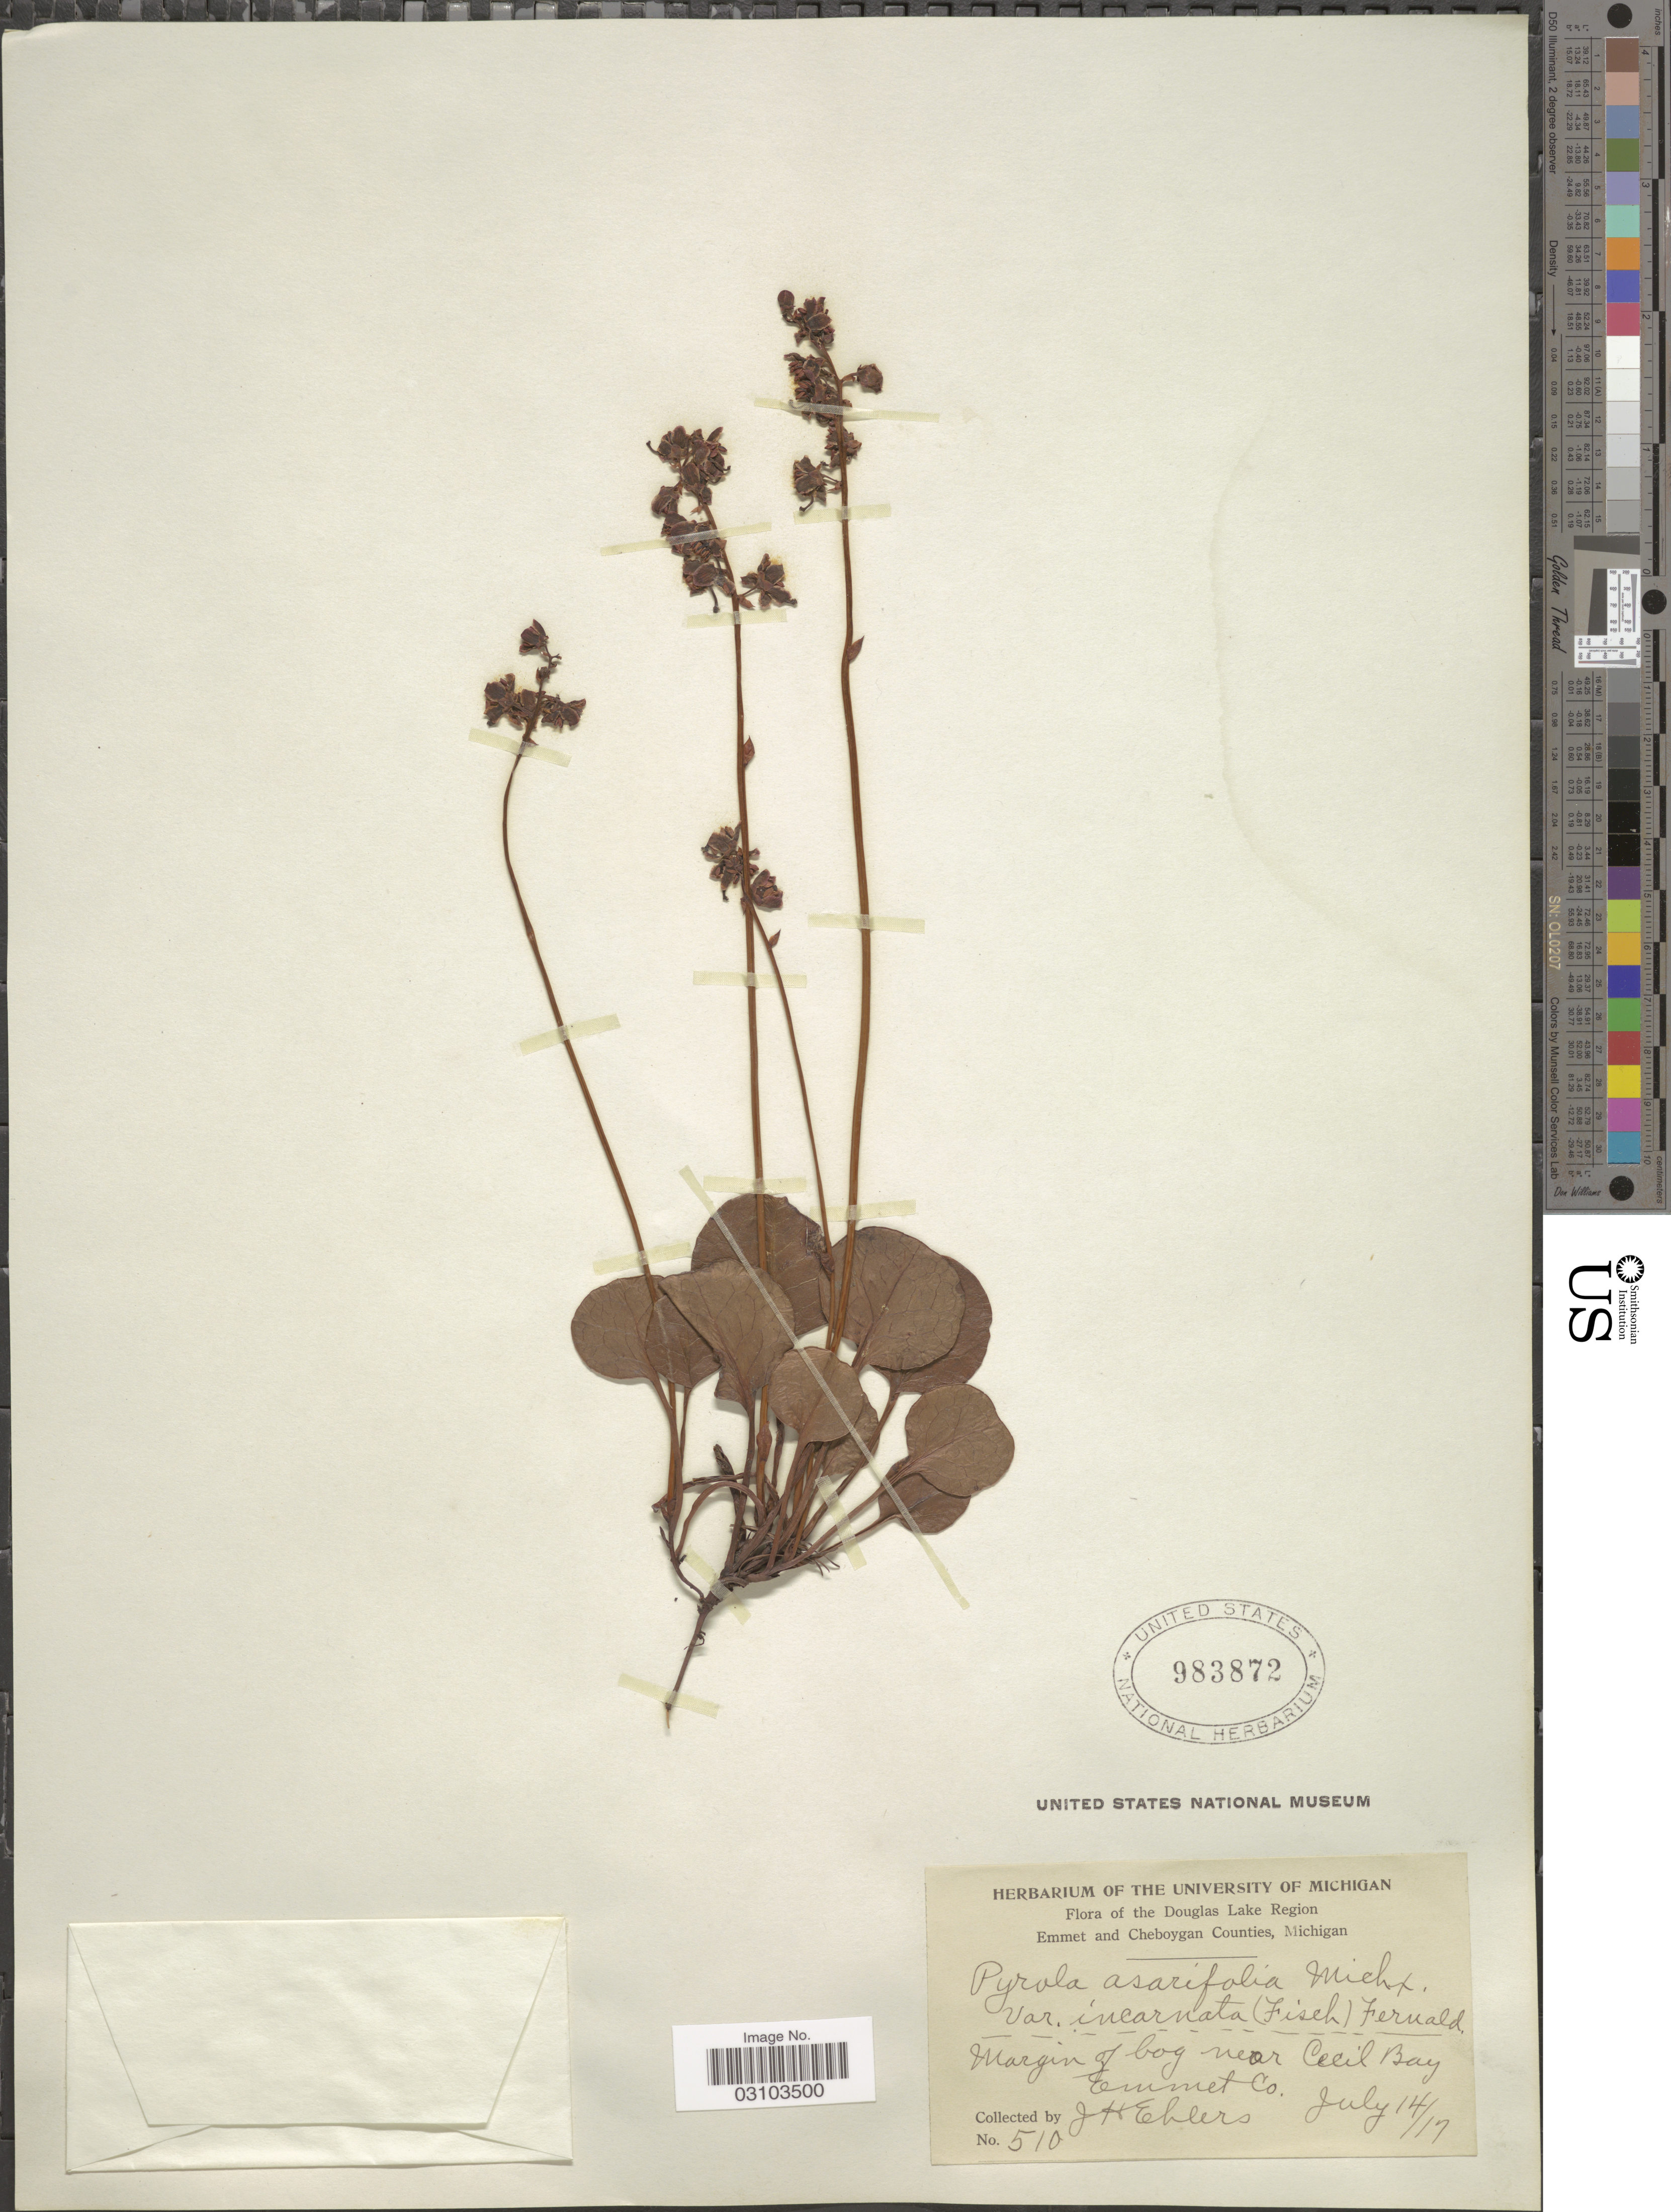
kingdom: Plantae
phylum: Tracheophyta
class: Magnoliopsida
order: Ericales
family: Ericaceae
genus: Pyrola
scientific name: Pyrola asarifolia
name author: Michx.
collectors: J. H. Ehlers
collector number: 510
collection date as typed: Transcribed d/m/y: 14/7/17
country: United States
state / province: Michigan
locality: The Douglas Lake Region, Emmet and Cheboygan Counties, margin of bog near Cecil Bay, Emmet Co.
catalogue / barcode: US 983872